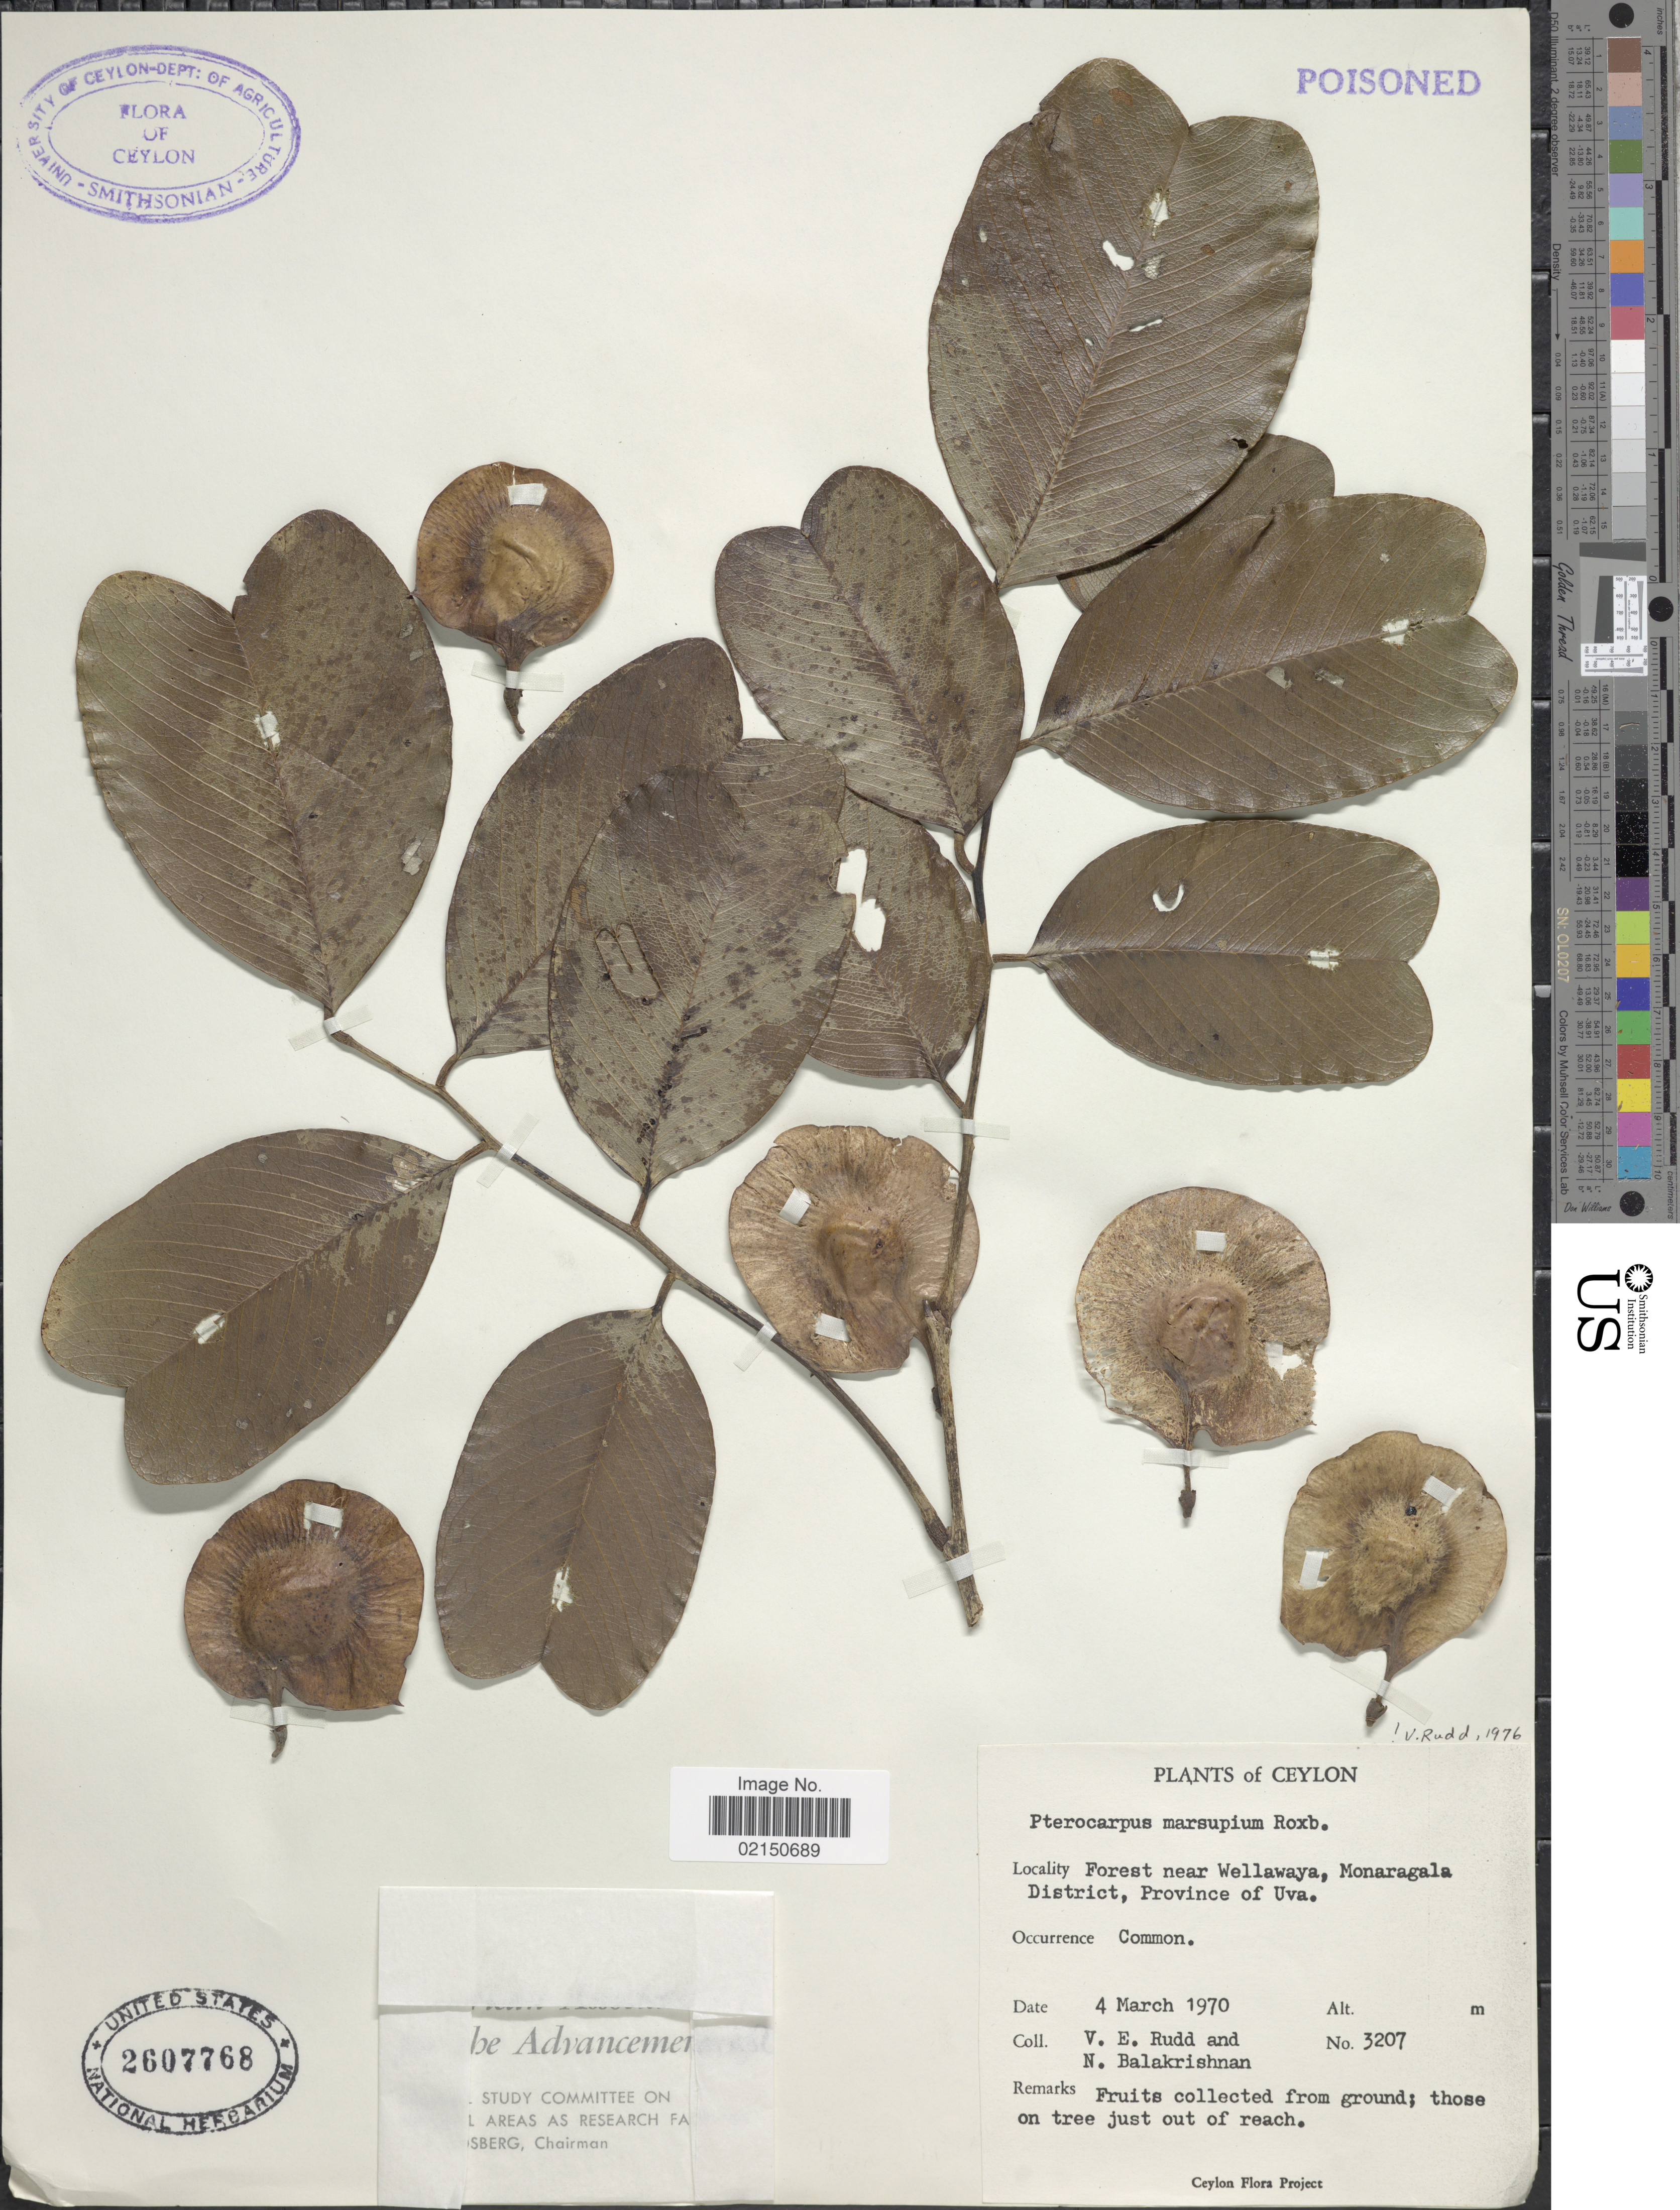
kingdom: Plantae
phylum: Tracheophyta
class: Magnoliopsida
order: Fabales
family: Fabaceae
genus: Pterocarpus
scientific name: Pterocarpus marsupium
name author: Roxb.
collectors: V. E. Rudd & N. Balakrishnan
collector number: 3207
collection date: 1970-03-04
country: Sri Lanka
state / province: Uva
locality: Ceylon. Forest near Wellawaya, Monaragala District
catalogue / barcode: US 2607768